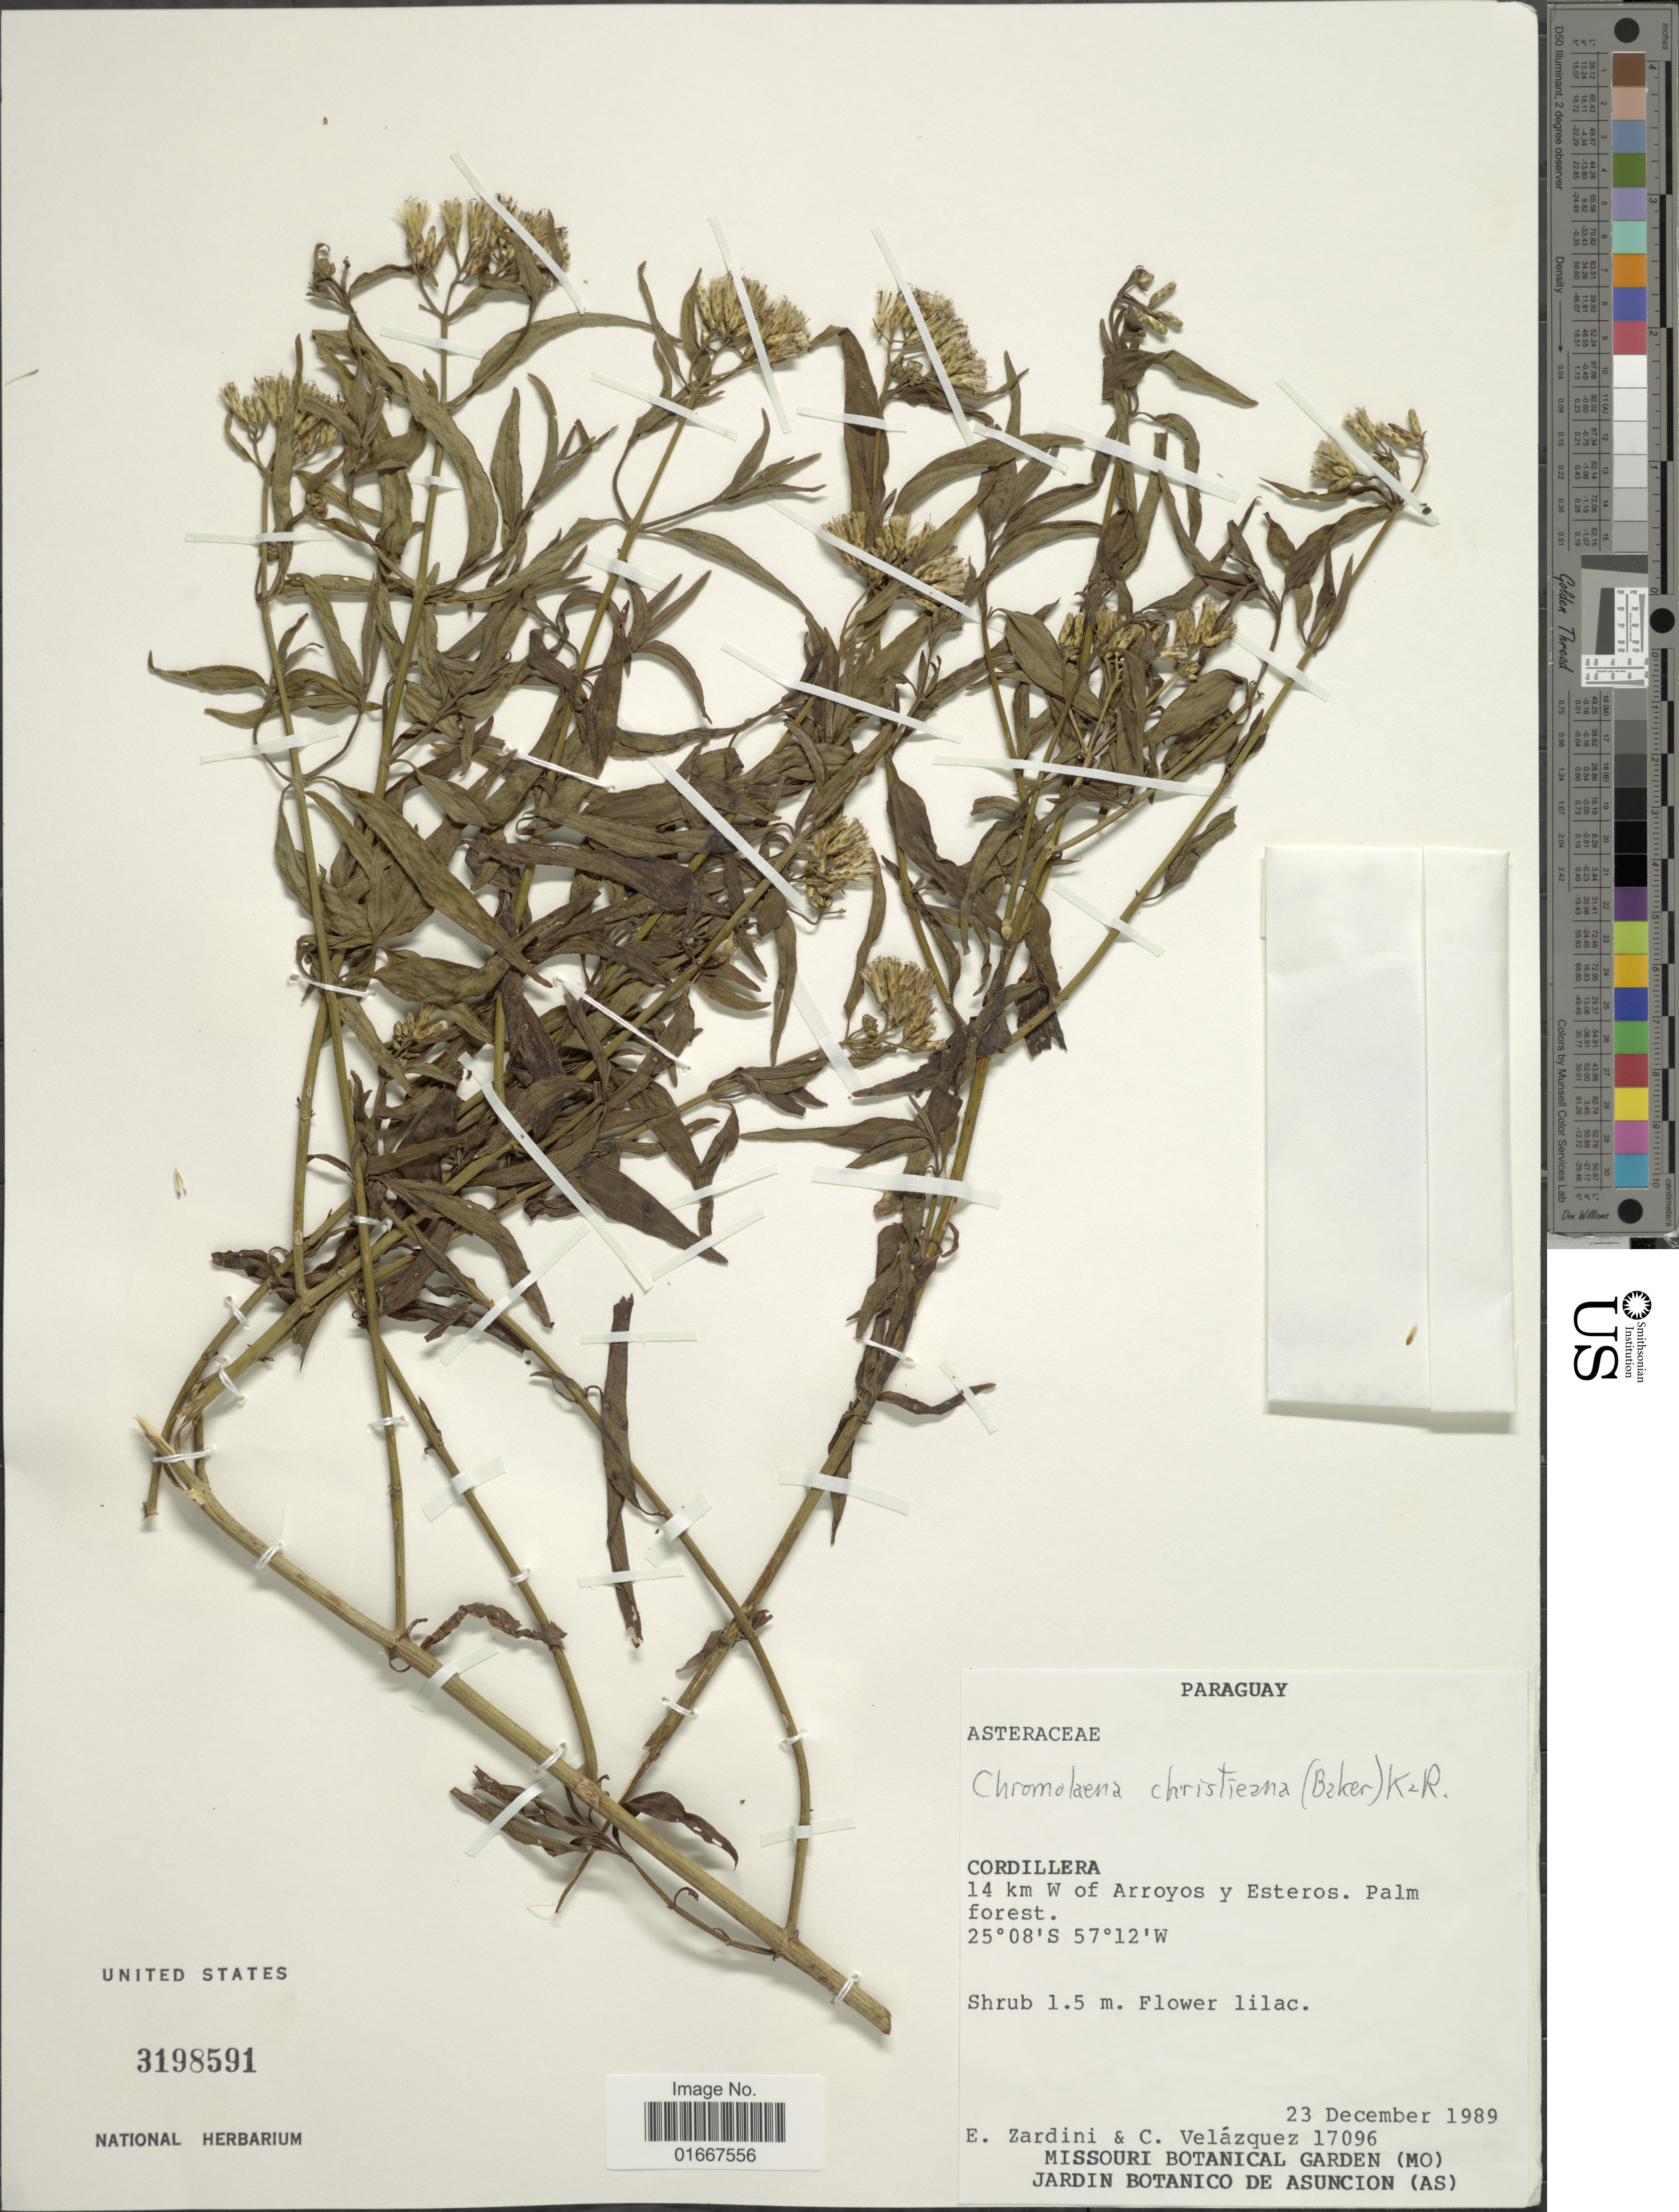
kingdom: Plantae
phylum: Tracheophyta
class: Magnoliopsida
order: Asterales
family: Asteraceae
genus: Chromolaena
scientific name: Chromolaena christieana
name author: (Baker) R.M. King & H. Rob.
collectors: E. M. Zardini & C. Velázquez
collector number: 17096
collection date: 1989-12-23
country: Paraguay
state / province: Cordillera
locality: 14 km W of Arroyos y Esteros. Palm forest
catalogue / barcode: US 3198591